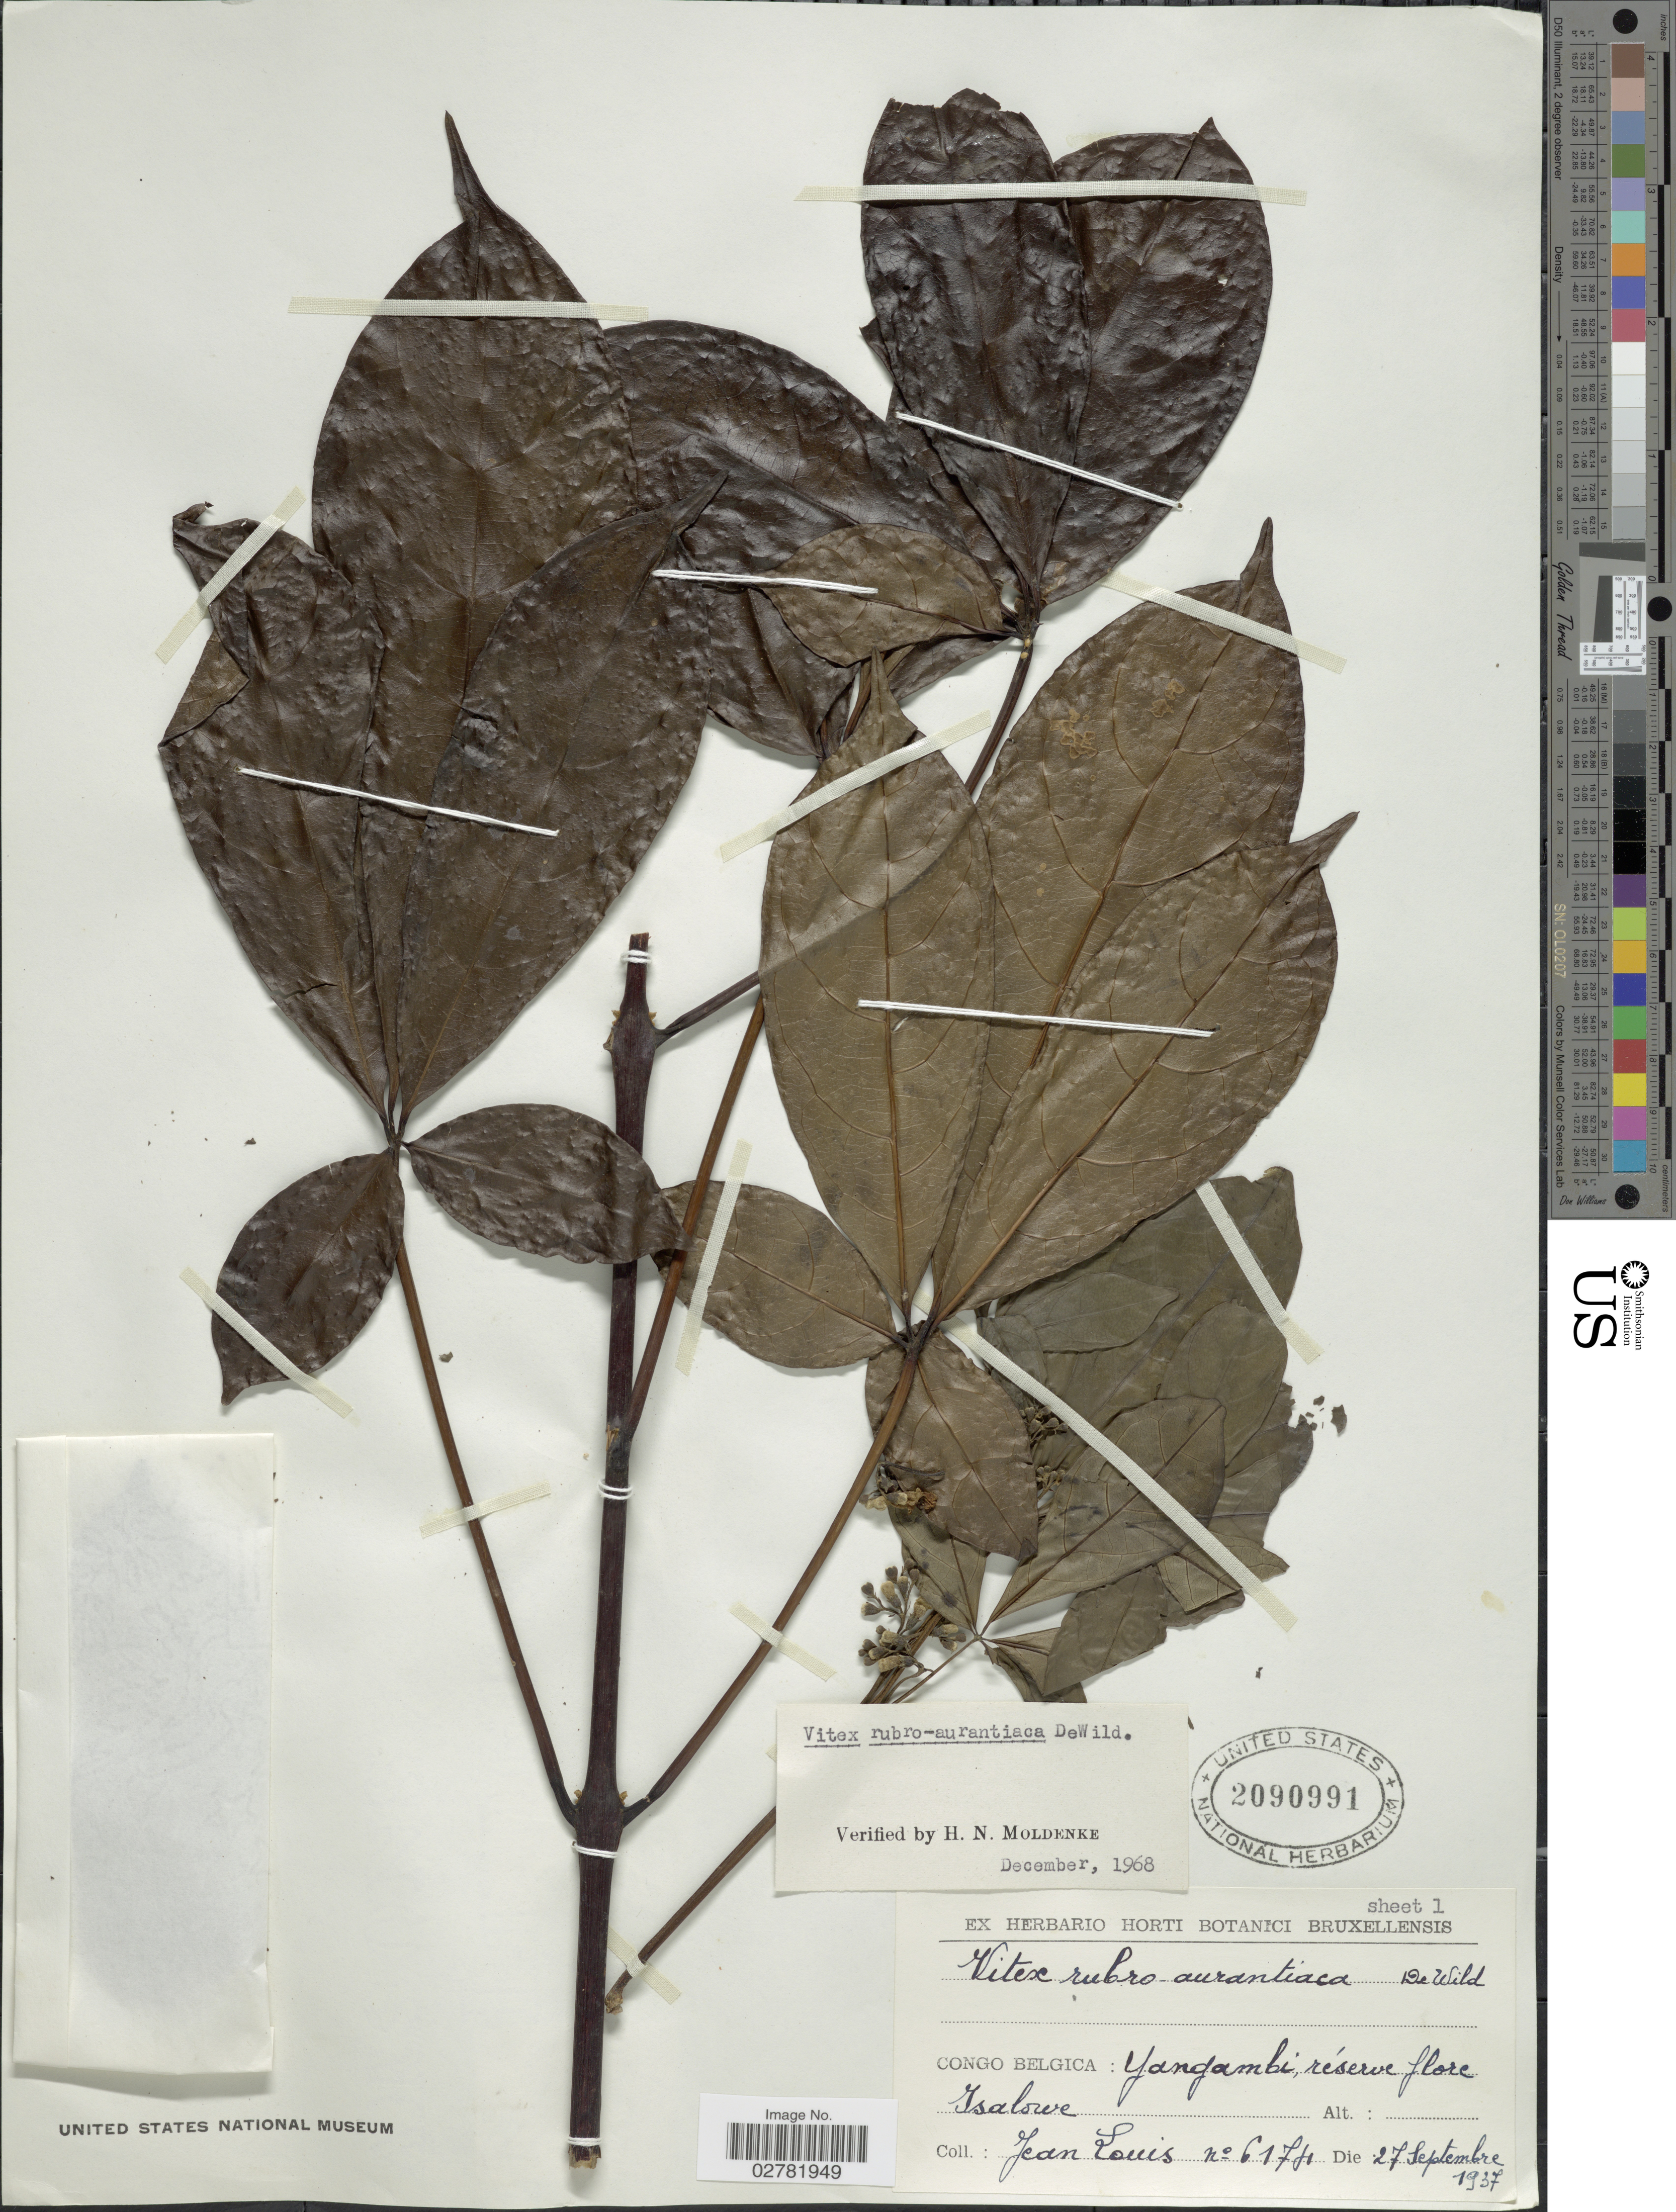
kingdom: Plantae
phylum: Tracheophyta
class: Magnoliopsida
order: Lamiales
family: Lamiaceae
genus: Vitex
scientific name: Vitex rubro-aurantiaca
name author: De Wild.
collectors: J. Louis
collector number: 6174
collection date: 1937-09-27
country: Congo, Democratic Republic of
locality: Congo Belgica: Yangambi, réserve flore Isalowe.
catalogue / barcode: US 2090991